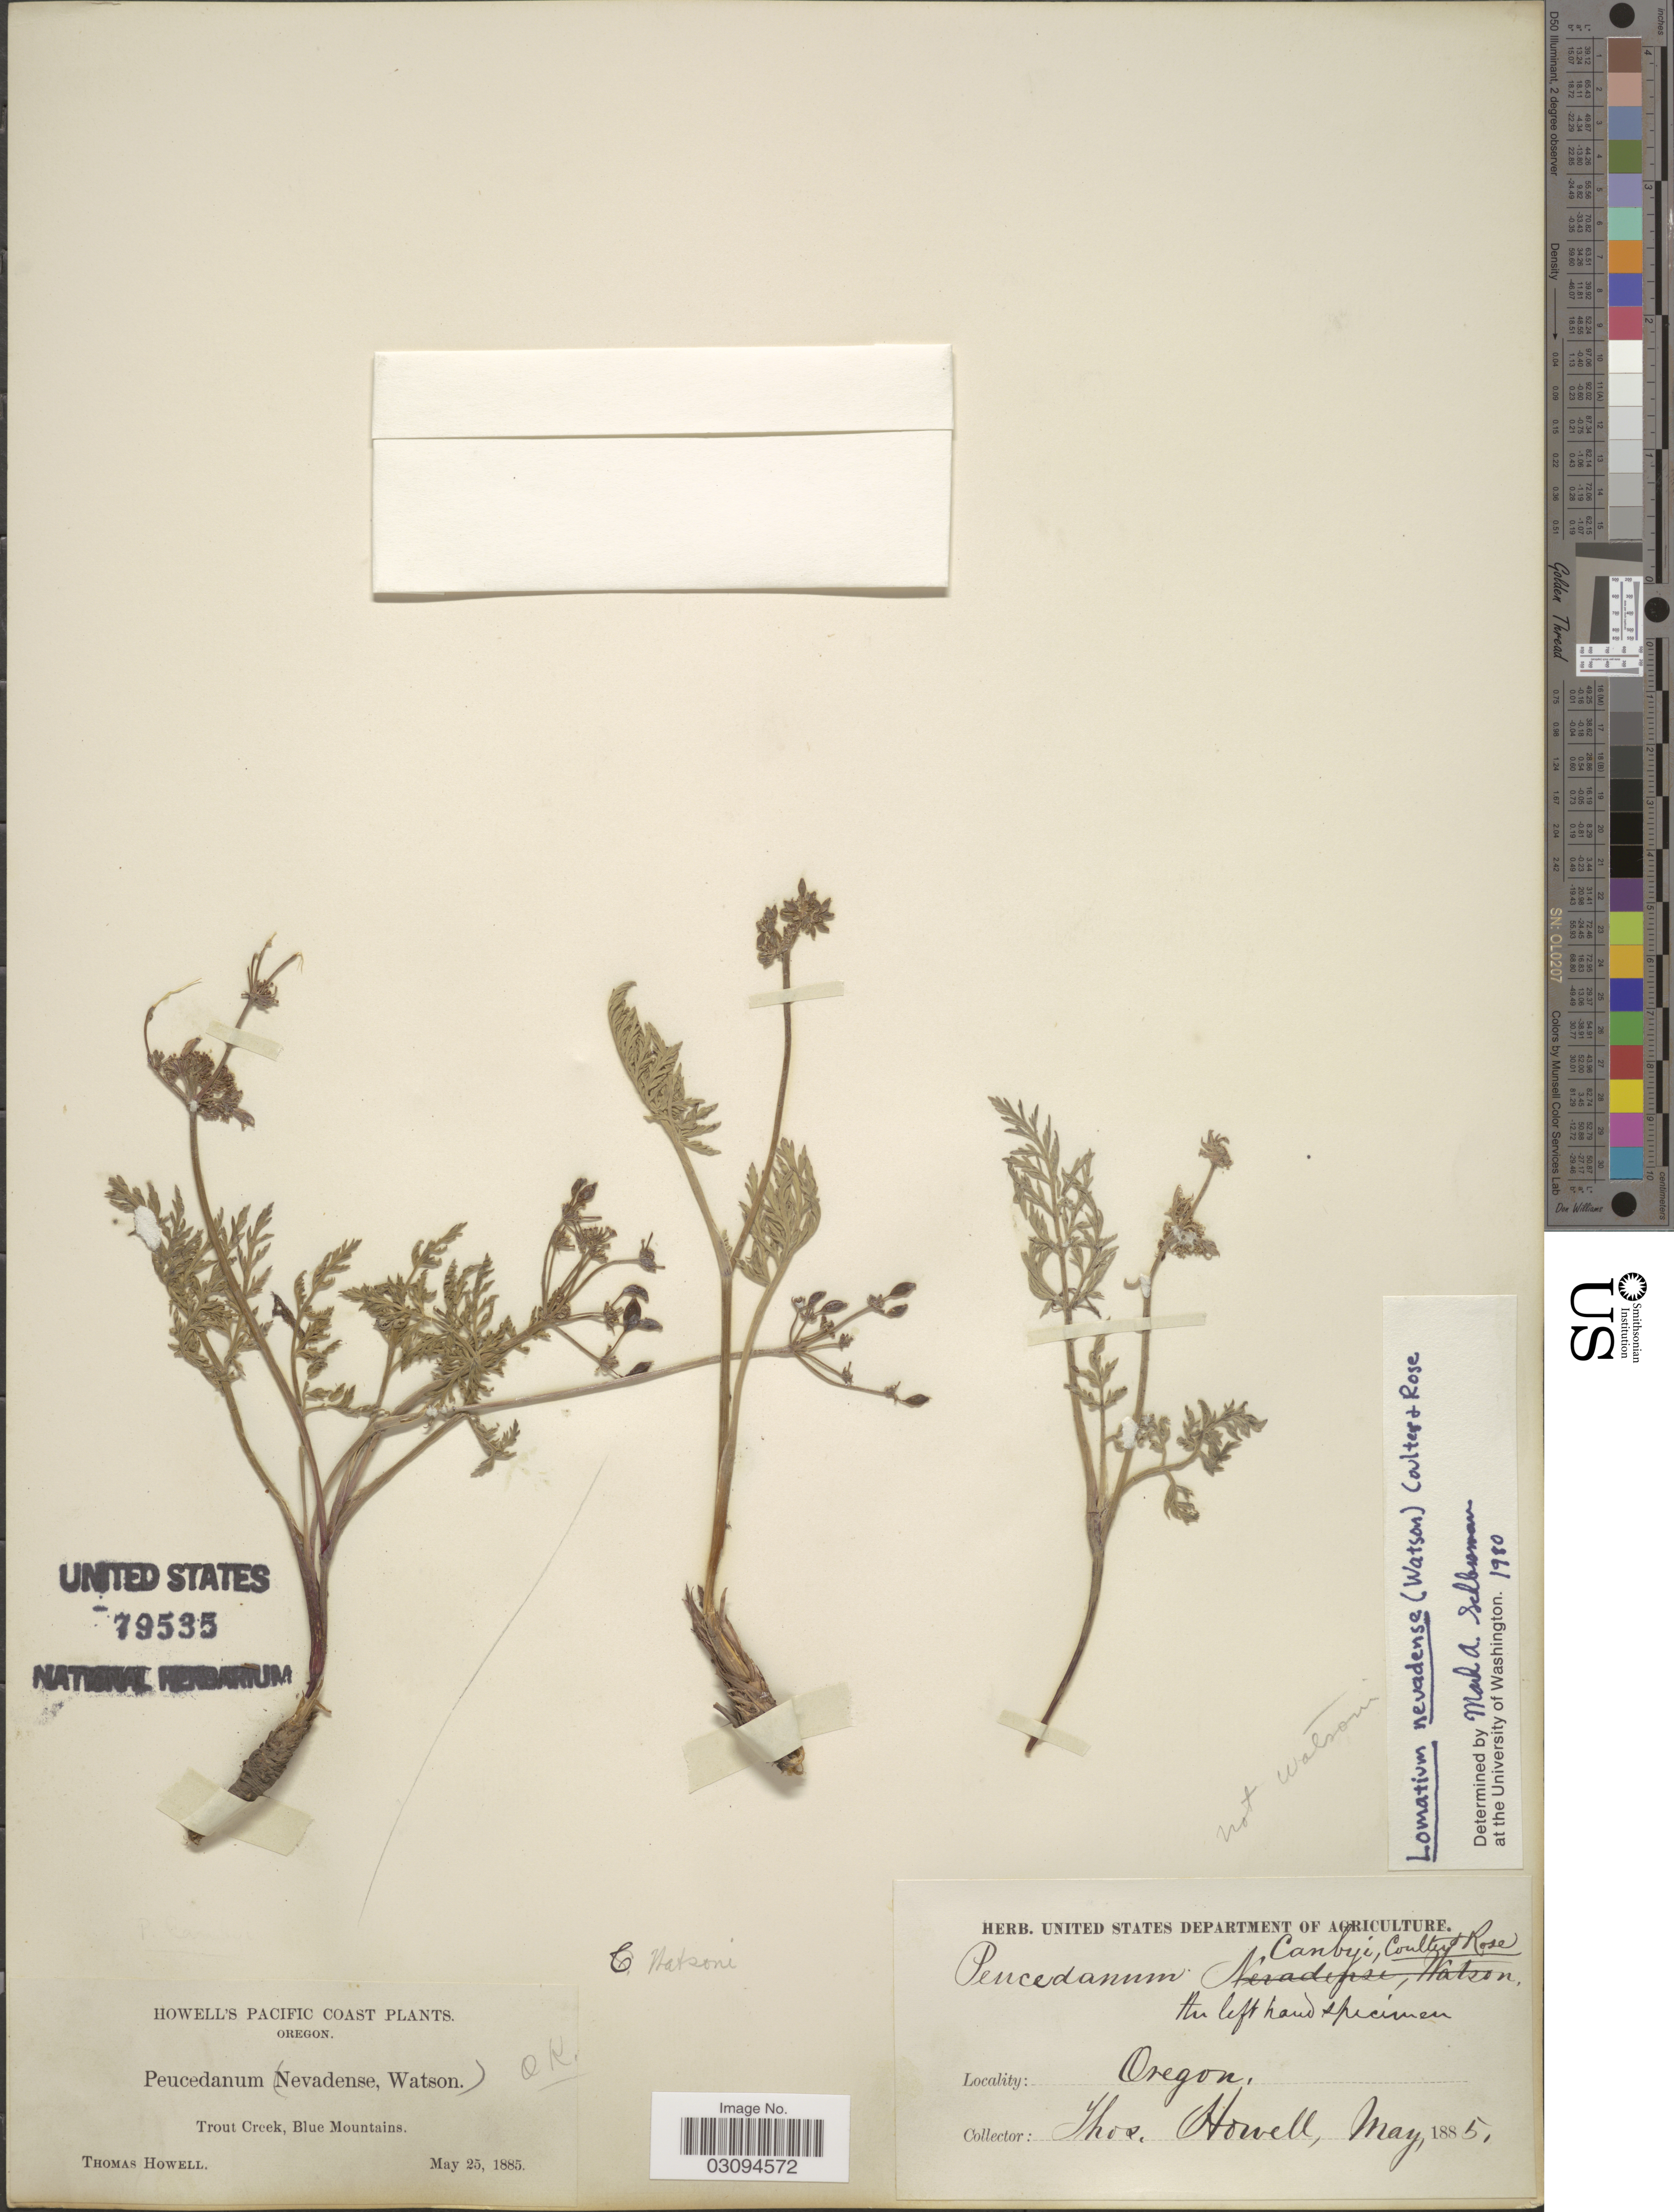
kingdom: Plantae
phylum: Tracheophyta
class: Magnoliopsida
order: Apiales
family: Apiaceae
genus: Lomatium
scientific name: Lomatium nevadense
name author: (S. Watson) J.M. Coult. & Rose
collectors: T. Howell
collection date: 1885-05-25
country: United States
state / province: Oregon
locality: Pacific Coast. Trout Creek, Blue Mountains.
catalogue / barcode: US 79535